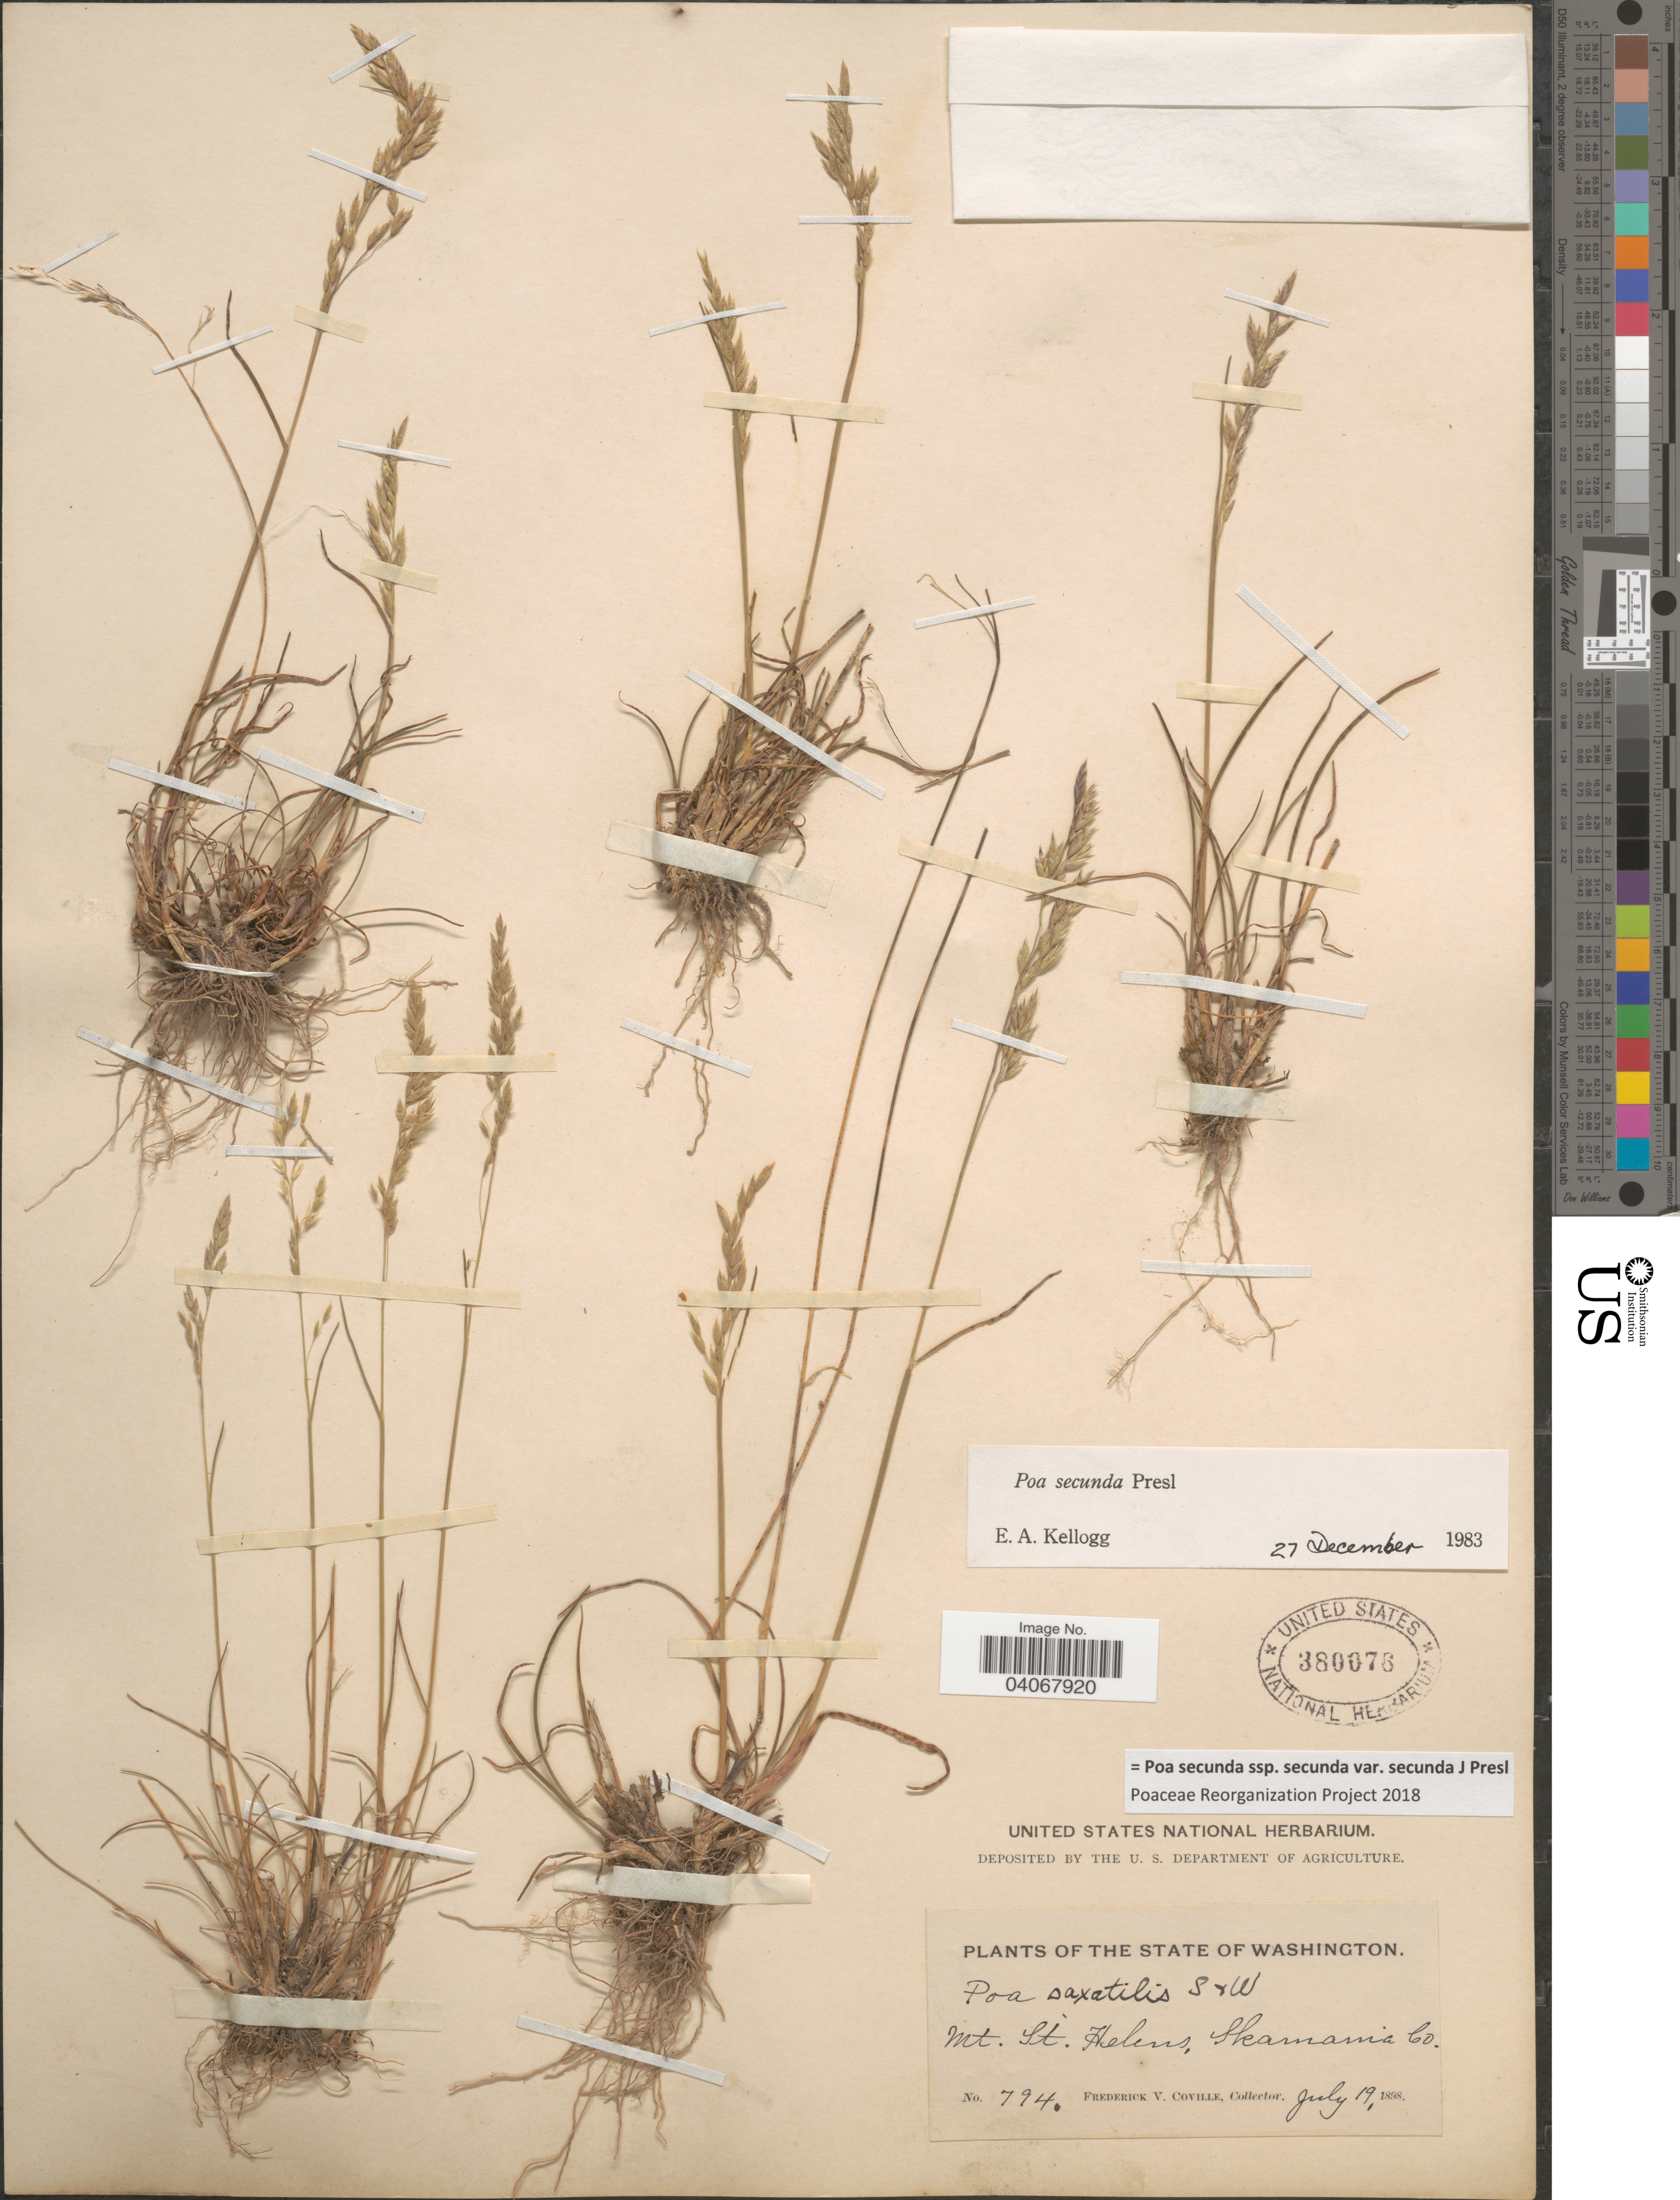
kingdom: Plantae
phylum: Tracheophyta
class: Liliopsida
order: Poales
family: Poaceae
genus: Poa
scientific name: Poa secunda subsp. secunda var. secunda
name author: J. Presl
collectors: F. V. Coville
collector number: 794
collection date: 1898-07-19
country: United States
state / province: Washington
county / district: Skamania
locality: Mt. St. Helens, Skamania Co.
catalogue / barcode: US 380076